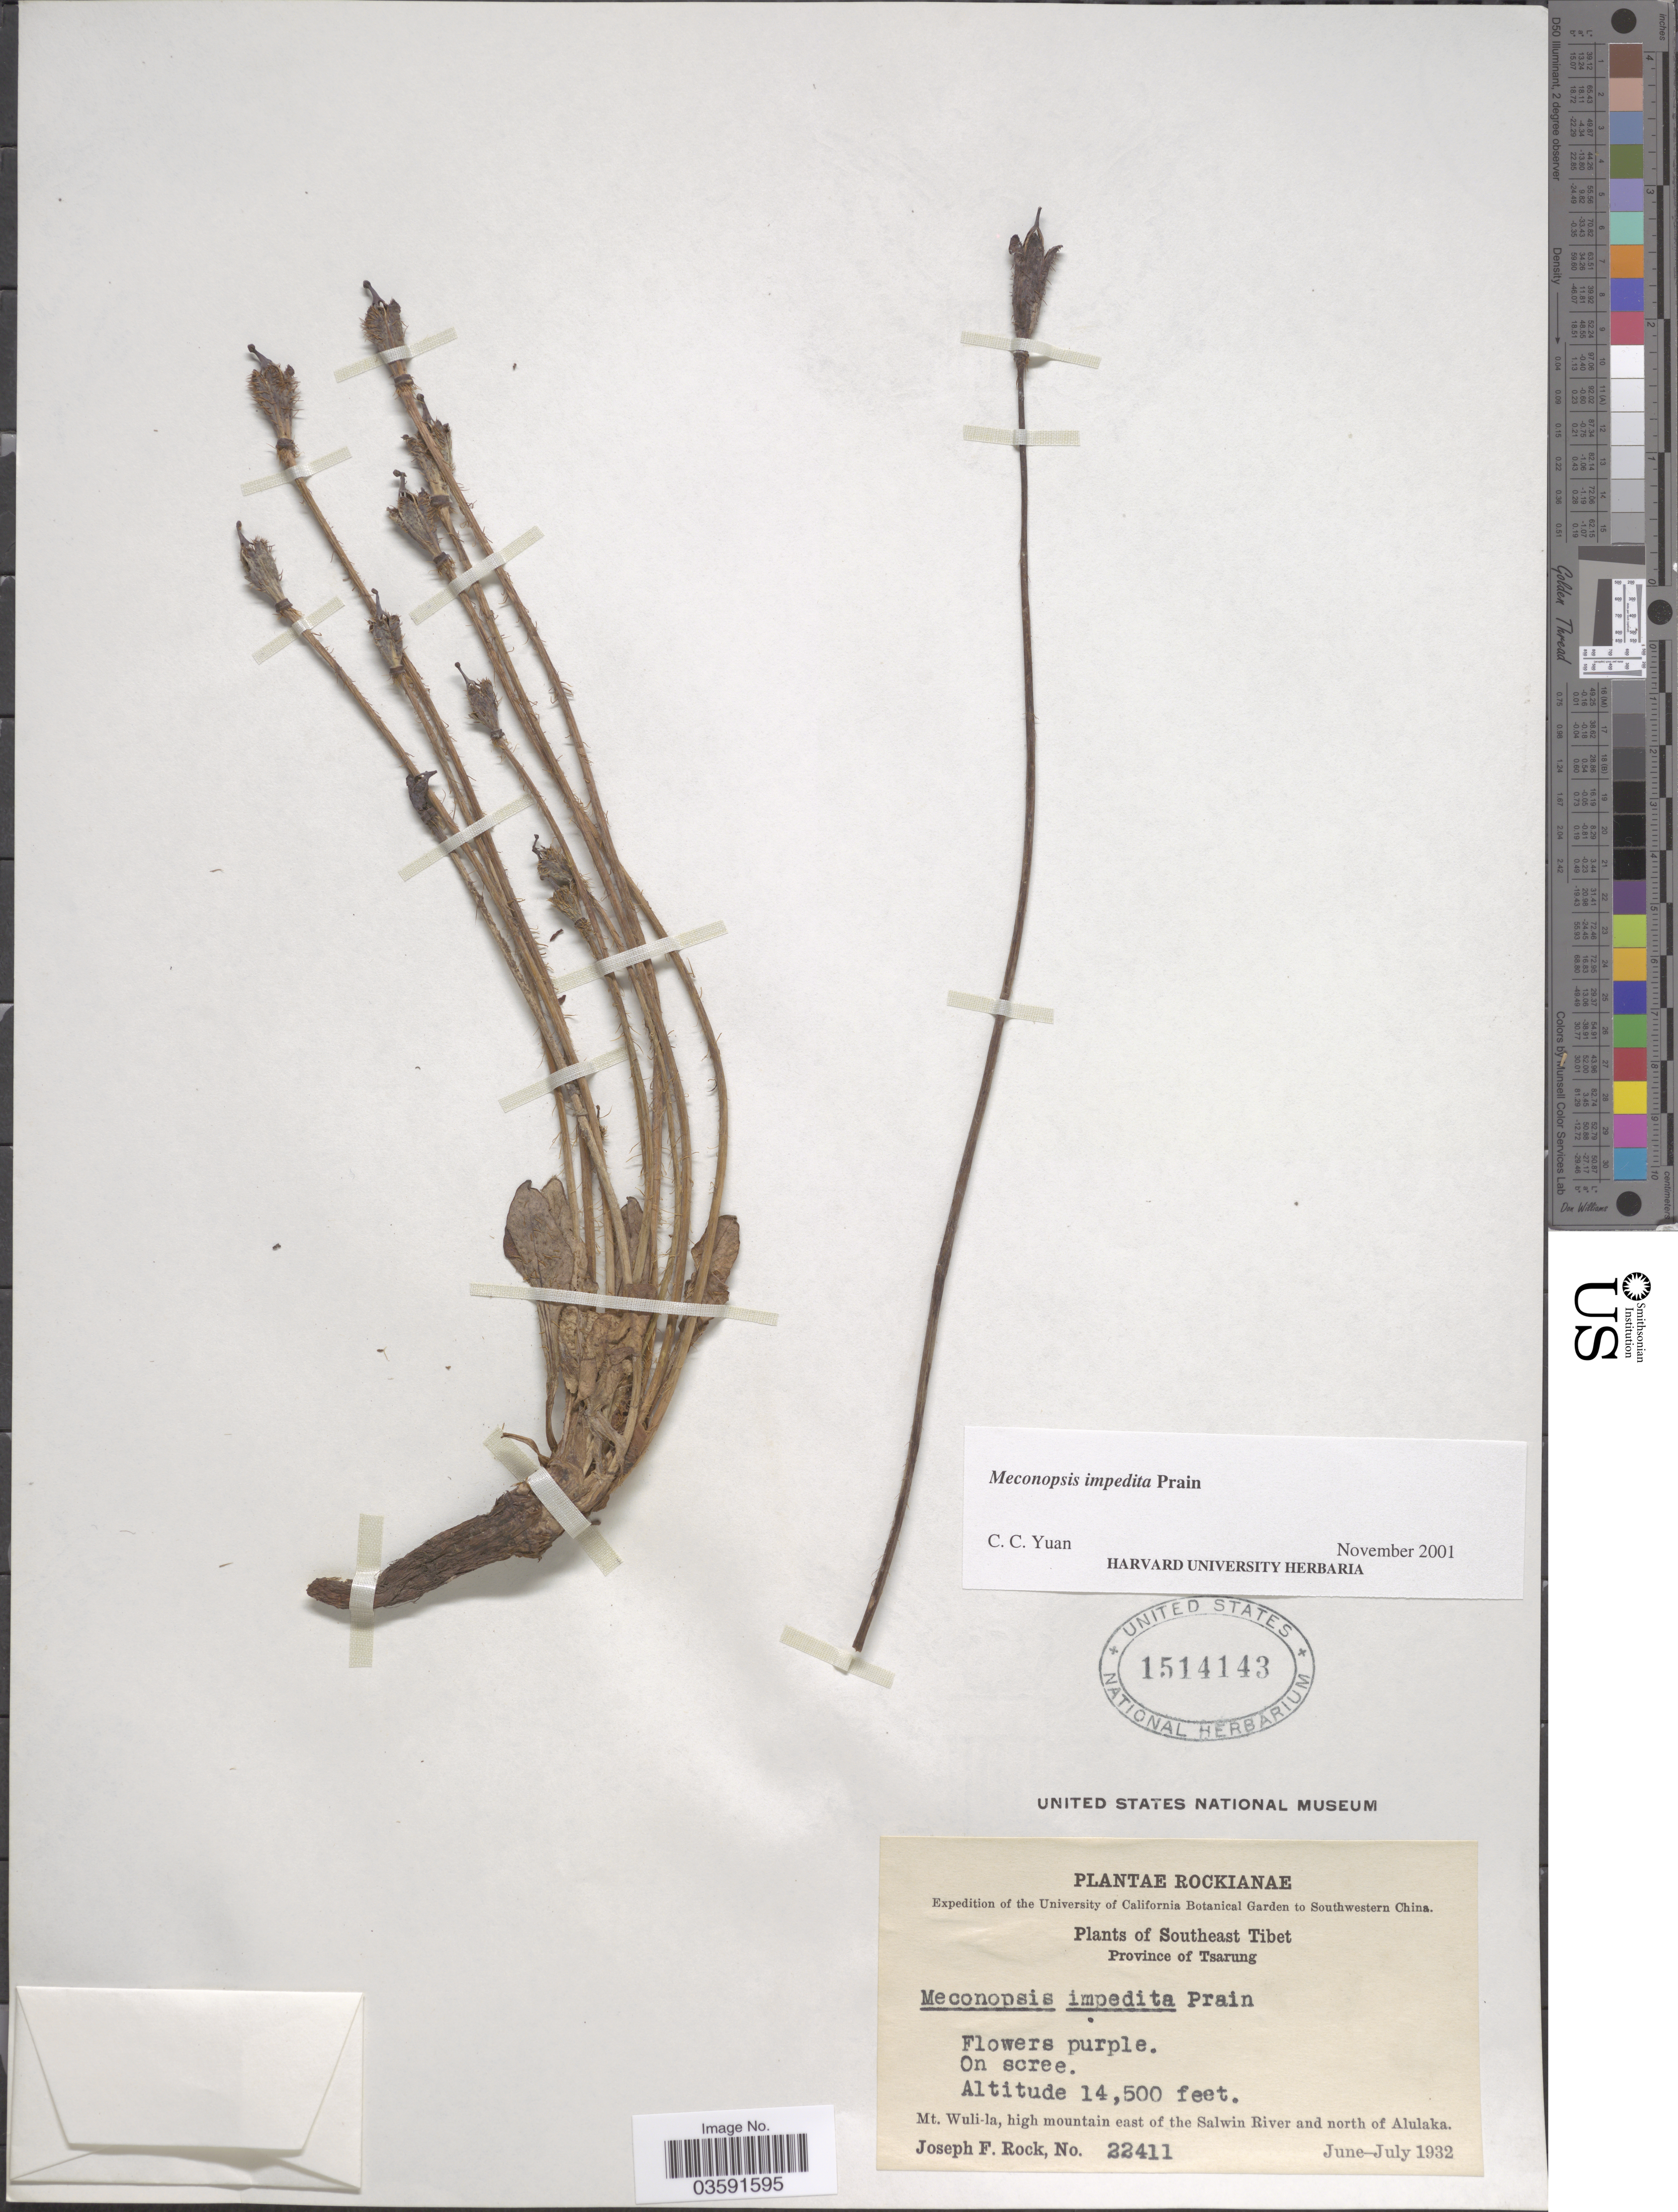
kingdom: Plantae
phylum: Tracheophyta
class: Magnoliopsida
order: Ranunculales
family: Papaveraceae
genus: Meconopsis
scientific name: Meconopsis impedita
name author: Prain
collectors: J. F. Rock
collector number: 22411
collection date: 1932-06/1932-07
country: China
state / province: Xizang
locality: Southwestern China. Southeast Tibet. Province of Tsarung. Mt. Wuli-la, high mountain east of the Salwin River and north of Alulaka.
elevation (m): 4420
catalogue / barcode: US 1514143